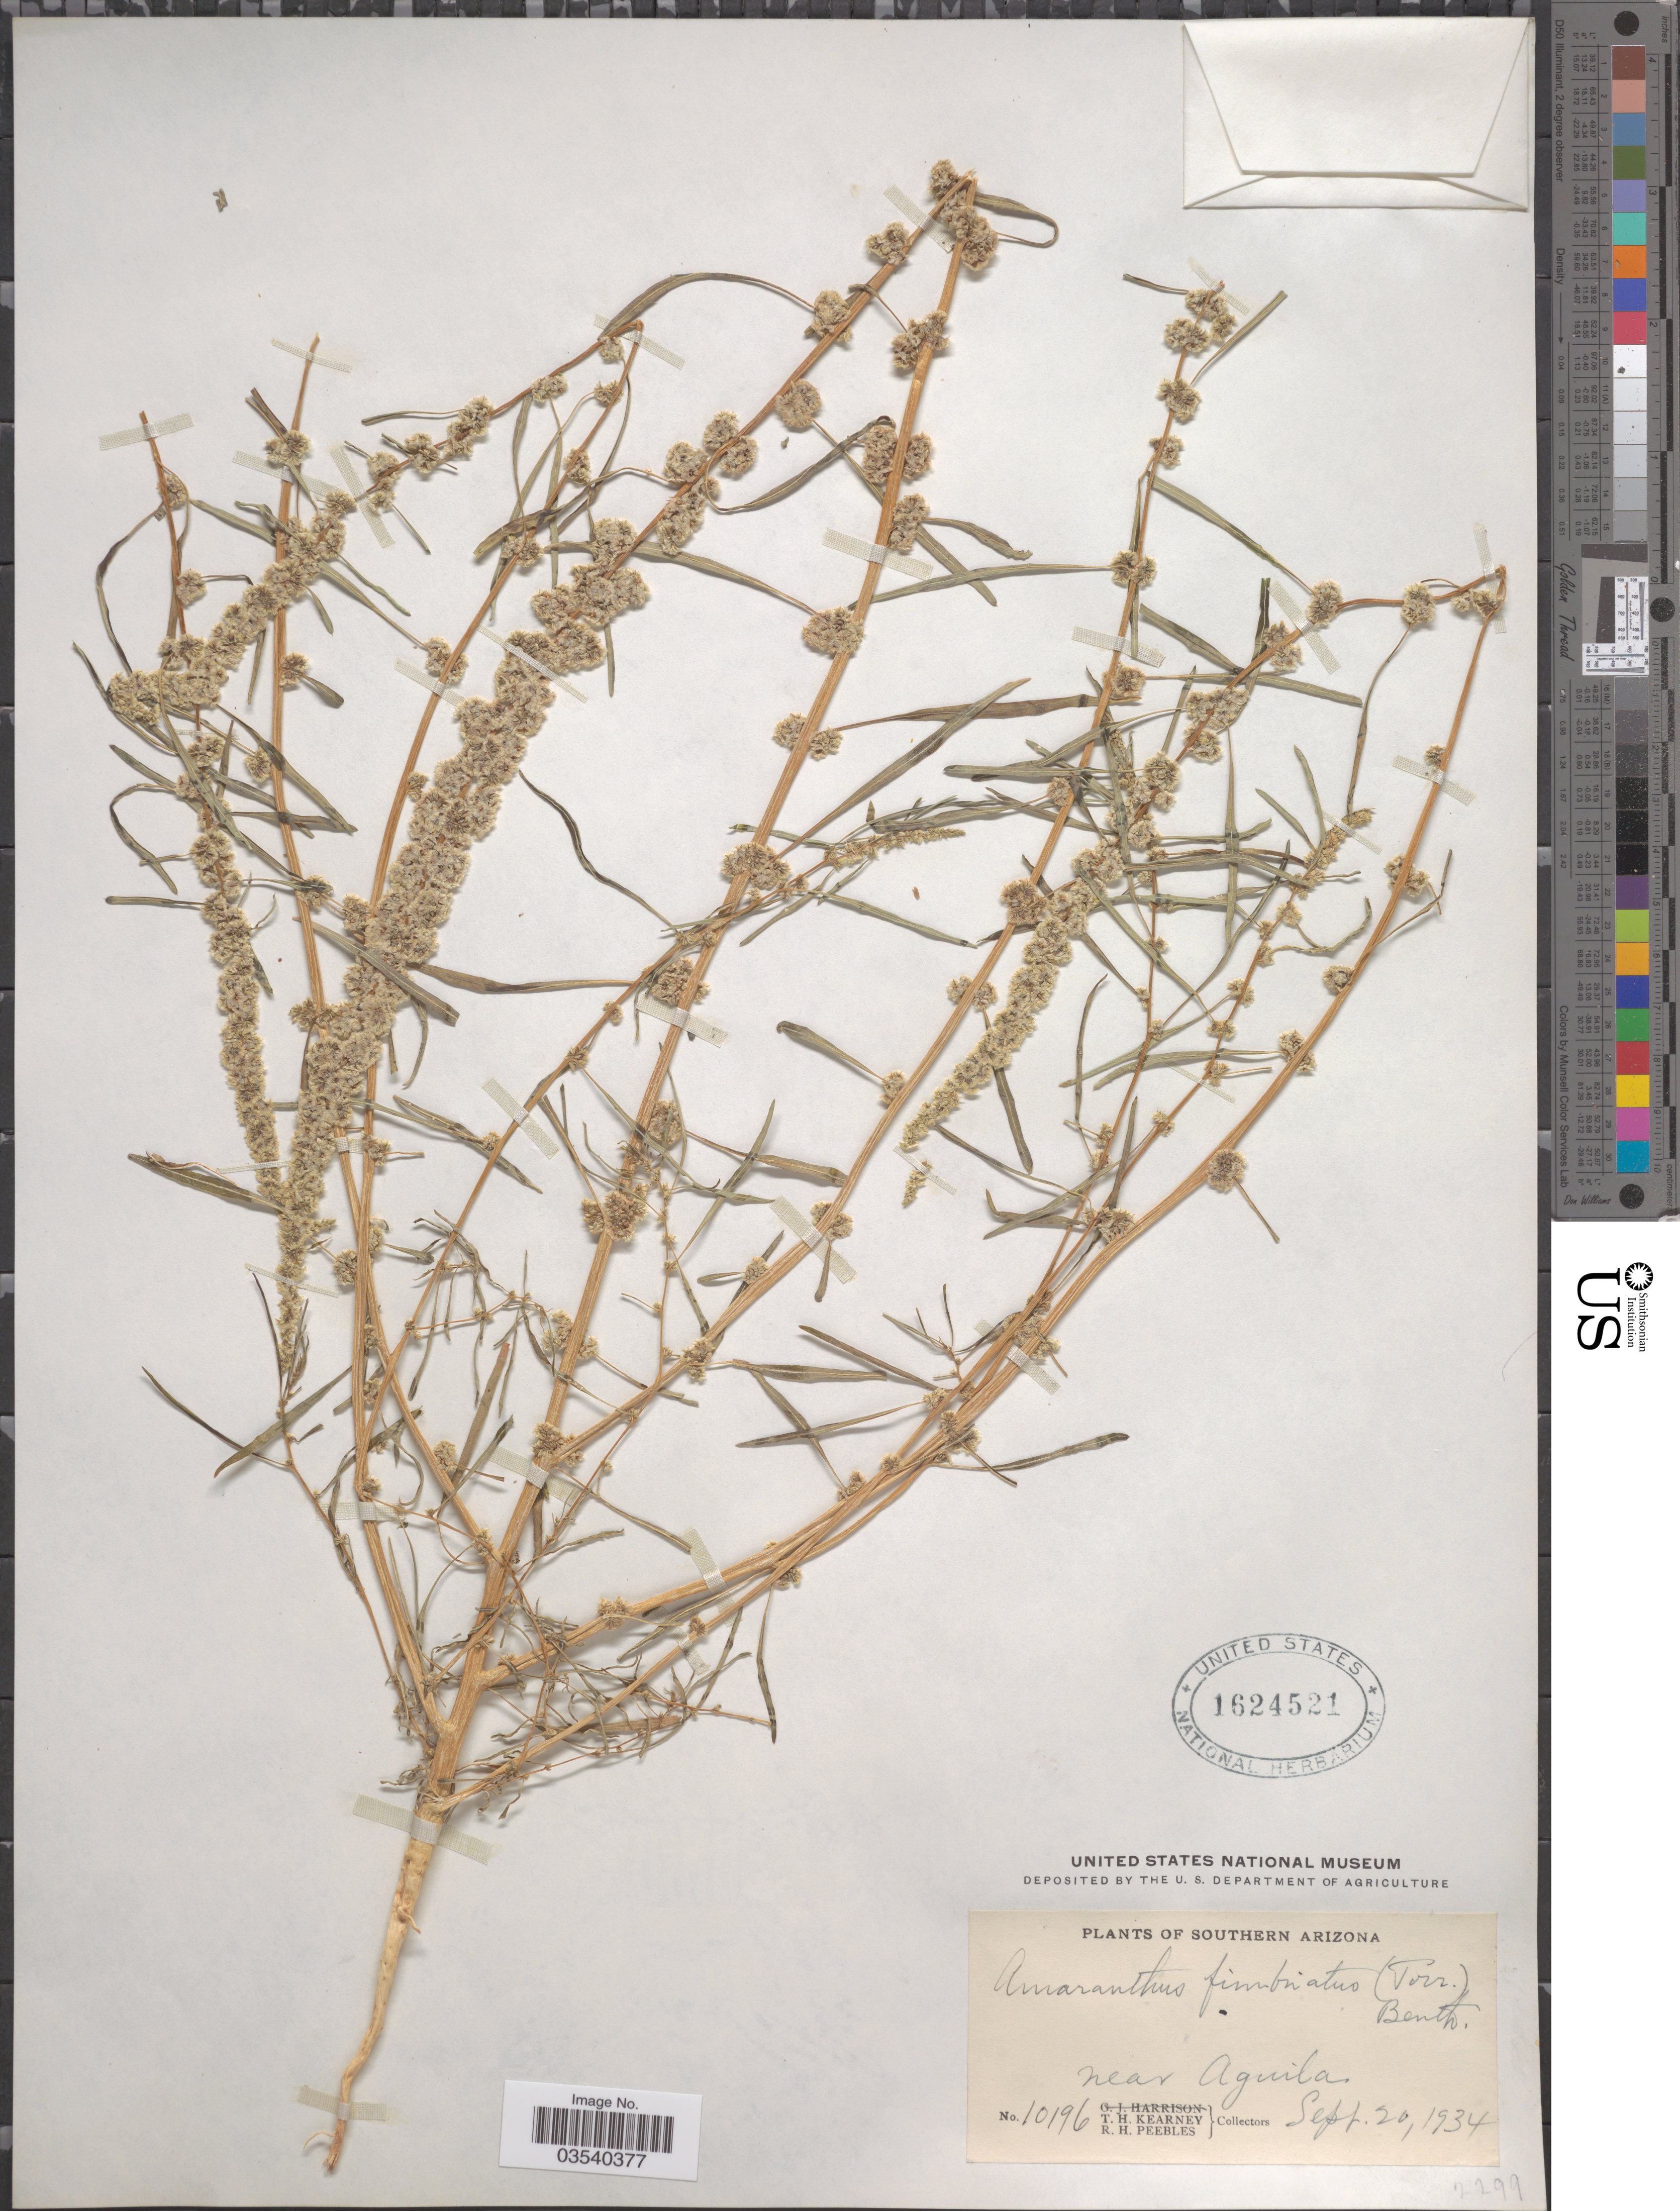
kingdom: Plantae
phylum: Tracheophyta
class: Magnoliopsida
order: Caryophyllales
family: Amaranthaceae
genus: Amaranthus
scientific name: Amaranthus fimbriatus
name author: (Torr.) Benth. ex S. Watson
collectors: T. H. Kearney & R. H. Peebles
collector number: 10196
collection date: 1934-09-20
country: United States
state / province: Arizona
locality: Southern Arizona. Near Aguila.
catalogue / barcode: US 1624521